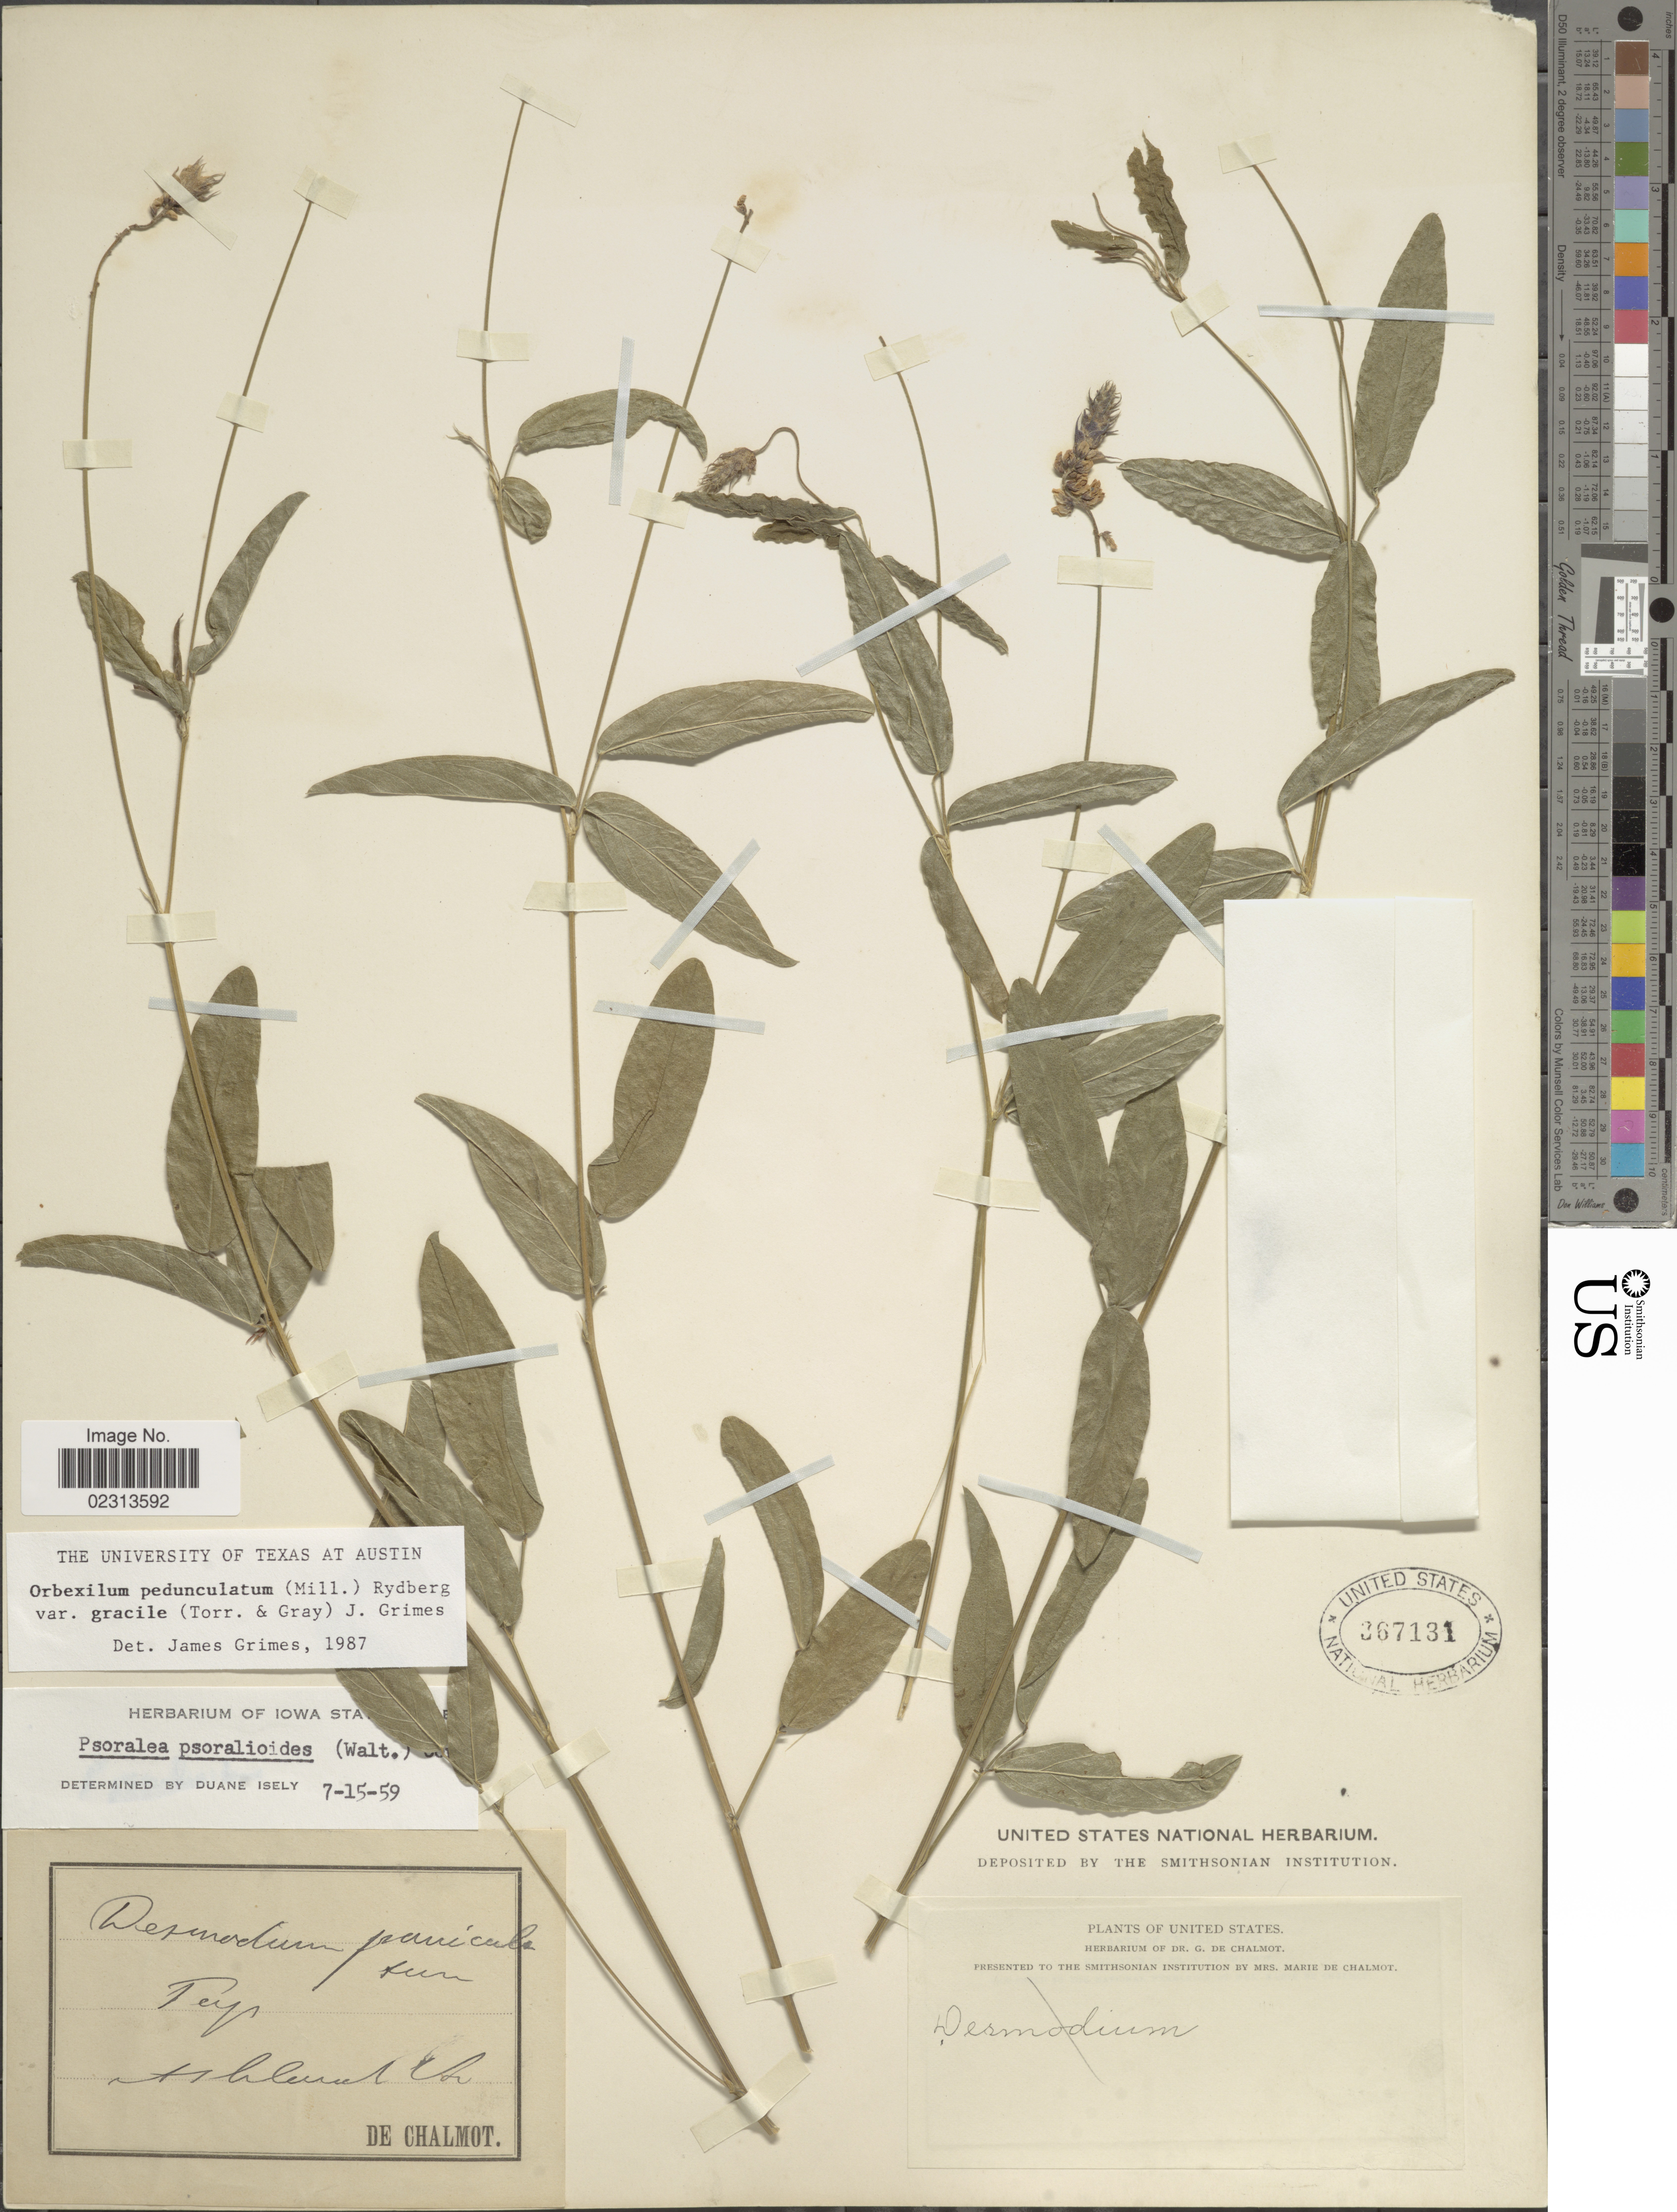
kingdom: Plantae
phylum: Tracheophyta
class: Magnoliopsida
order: Fabales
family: Fabaceae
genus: Orbexilum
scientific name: Orbexilum pedunculatum var. gracile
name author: (Torr. & A. Gray) J.W. Grimes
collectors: G. de Chalmot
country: United States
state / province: California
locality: Ashland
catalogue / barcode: US 367131